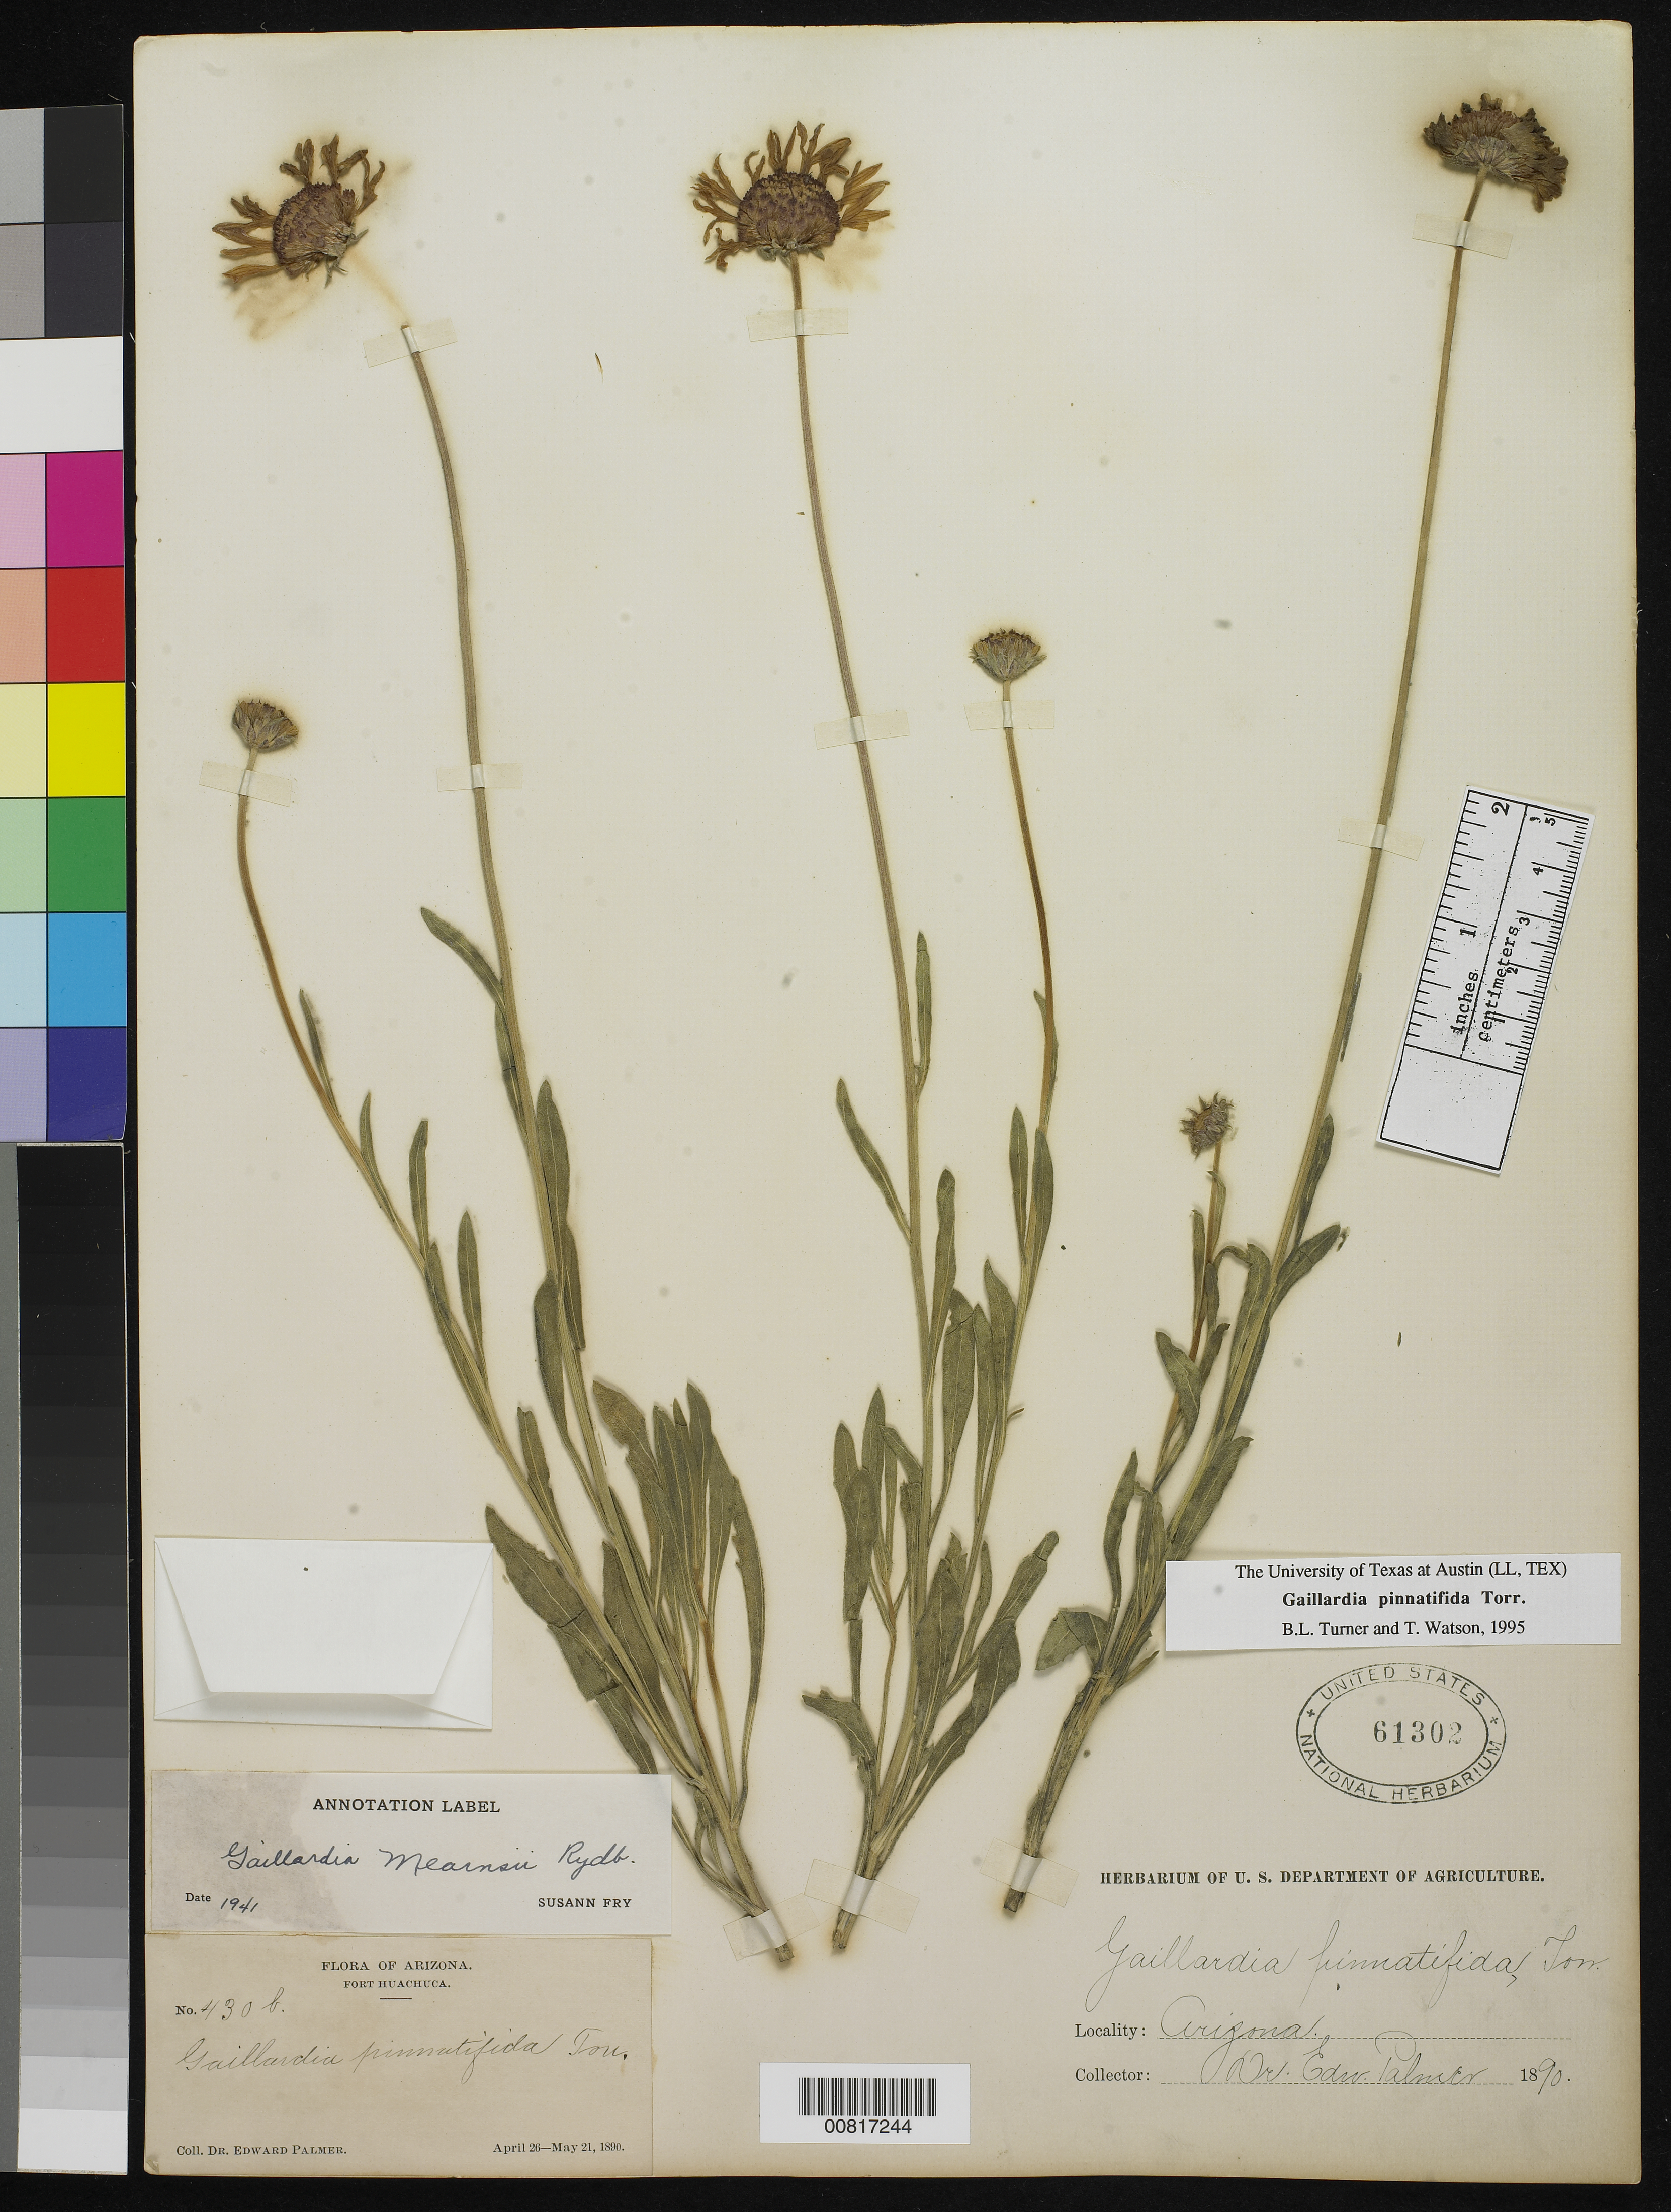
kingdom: Plantae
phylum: Tracheophyta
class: Magnoliopsida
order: Asterales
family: Asteraceae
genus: Gaillardia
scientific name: Gaillardia pinnatifida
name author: Torr.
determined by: Turner, B. L.; Watson, T.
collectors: E. Palmer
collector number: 430b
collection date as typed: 26 Apr 1890 to 21 May 1890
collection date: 1890-04-26/1890-05-21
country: United States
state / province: Arizona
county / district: Cochise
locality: Fort Huachuca.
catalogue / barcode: US 61302